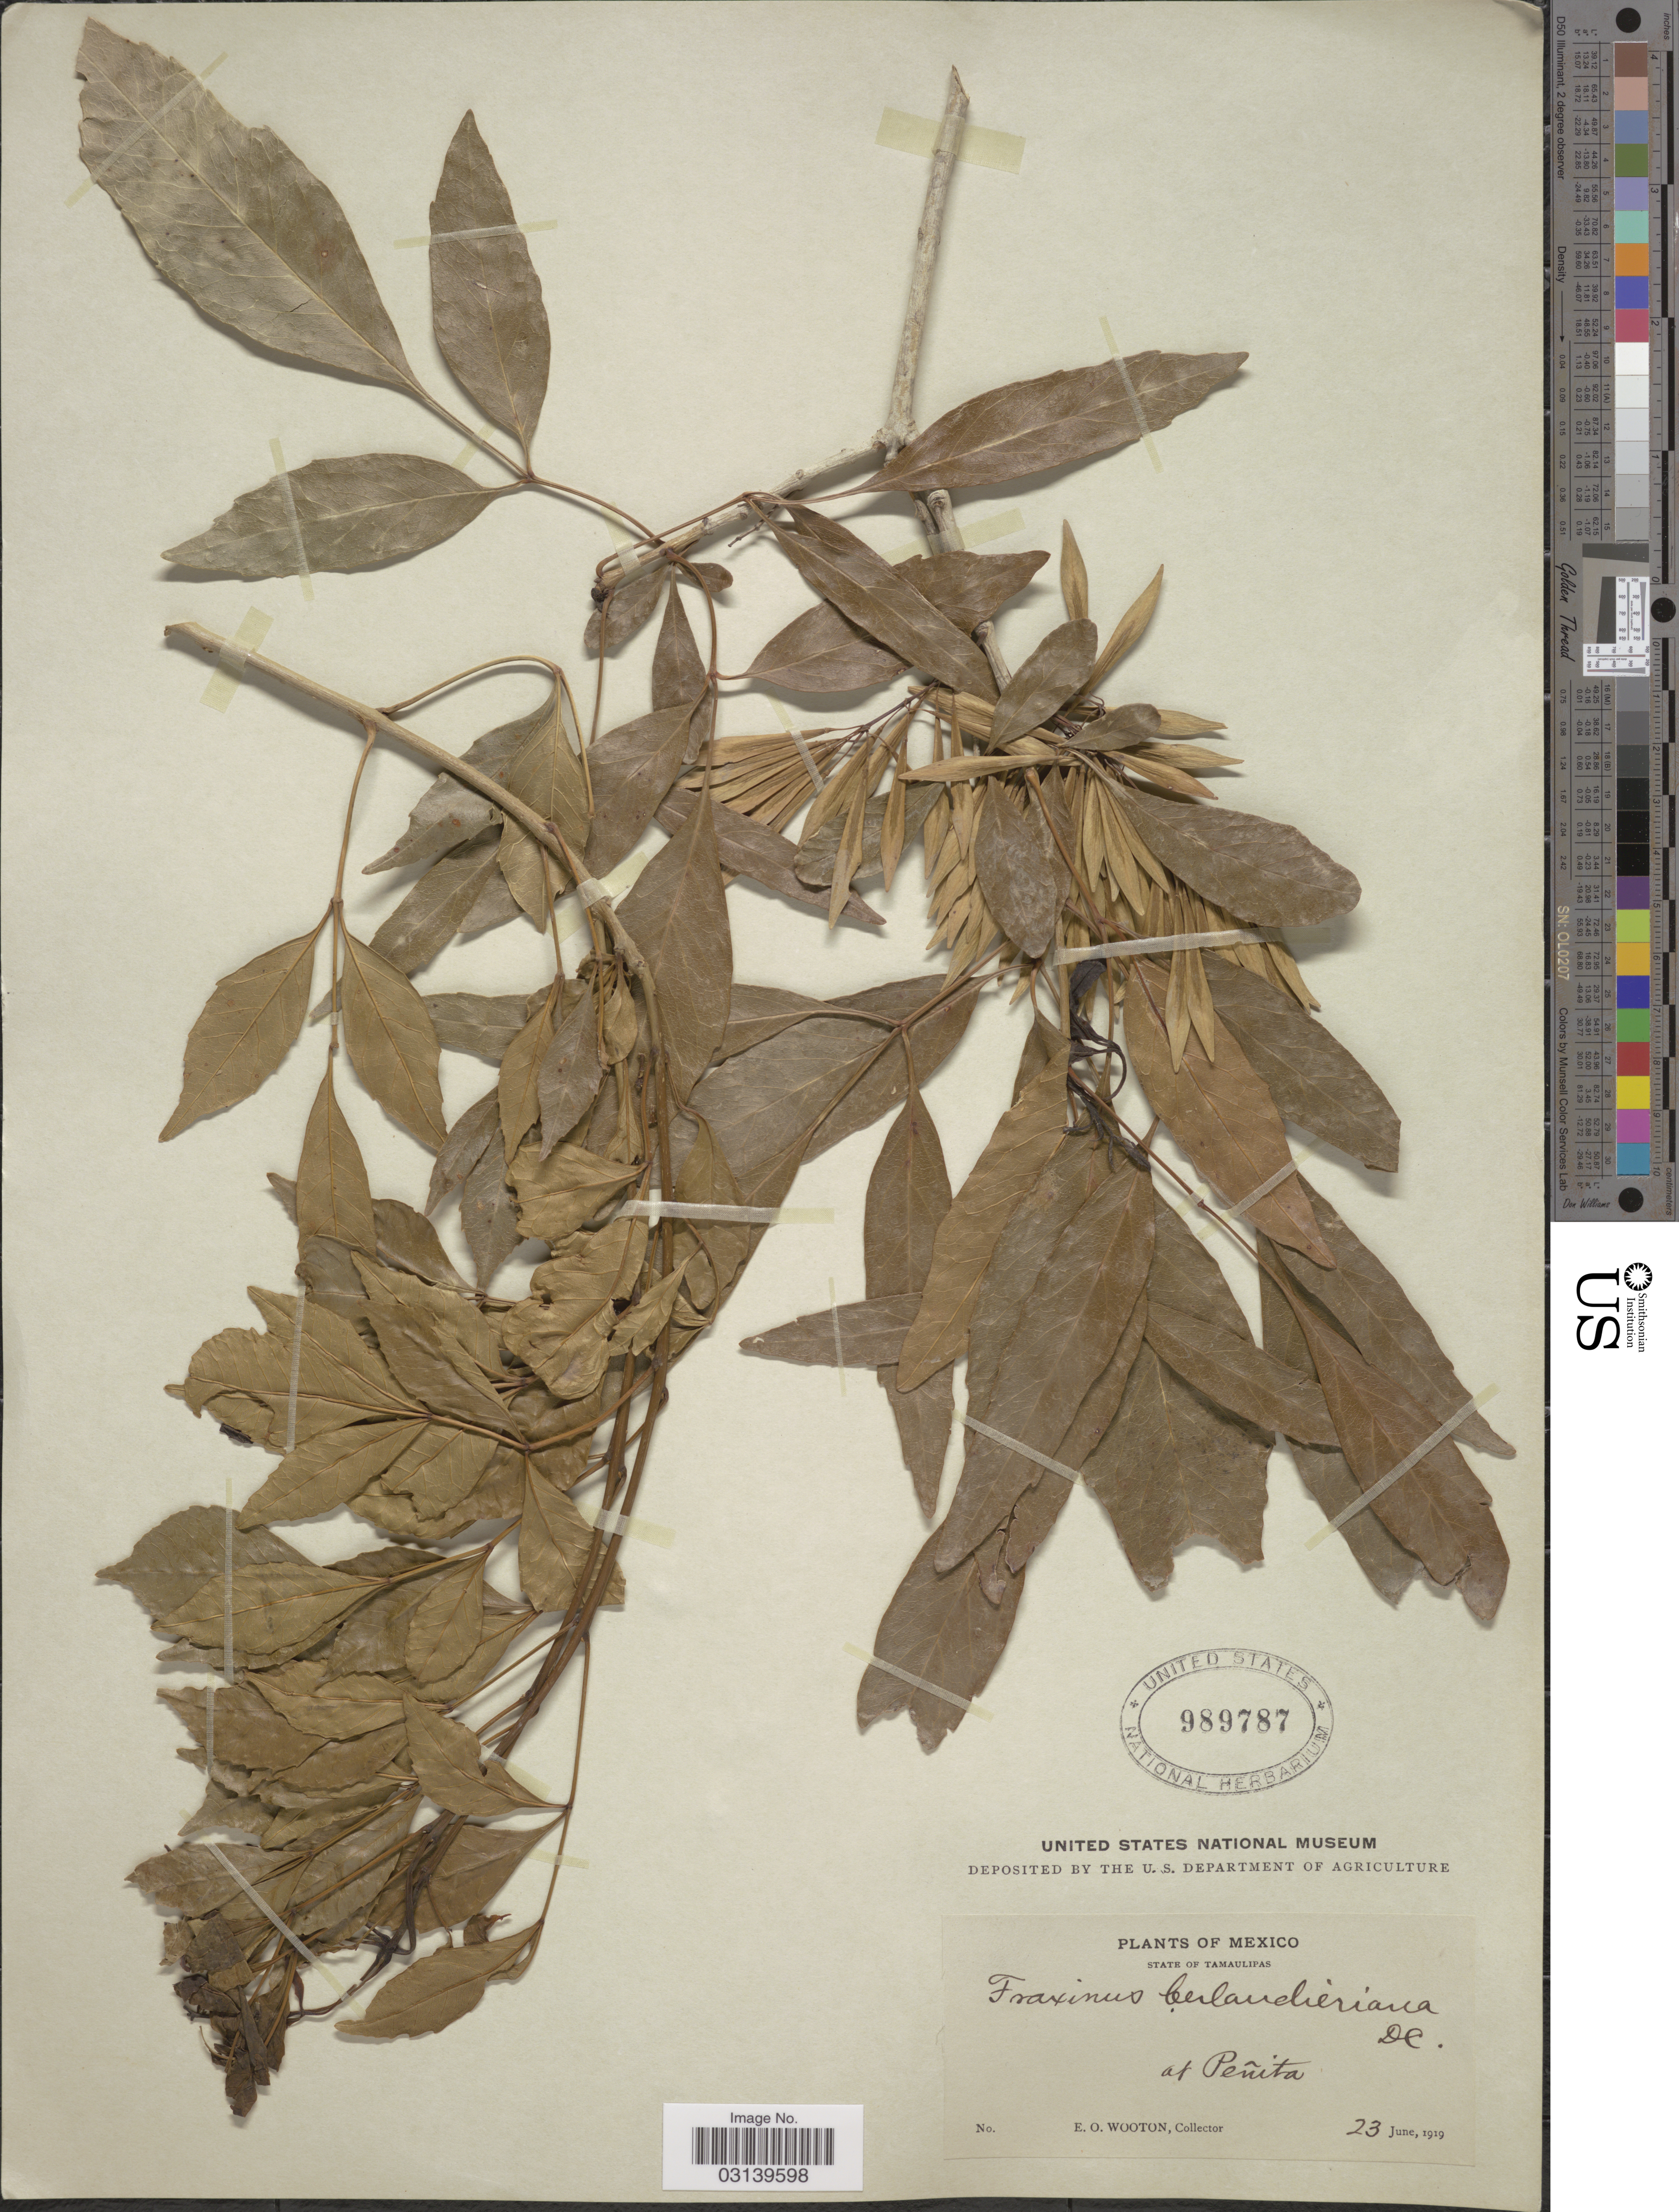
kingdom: Plantae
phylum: Tracheophyta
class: Magnoliopsida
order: Lamiales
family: Oleaceae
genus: Fraxinus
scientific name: Fraxinus berlandieriana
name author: A. DC.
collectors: E. O. Wooton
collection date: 1919-06-23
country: Mexico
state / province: Tamaulipas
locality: At Peñita.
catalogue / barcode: US 989787